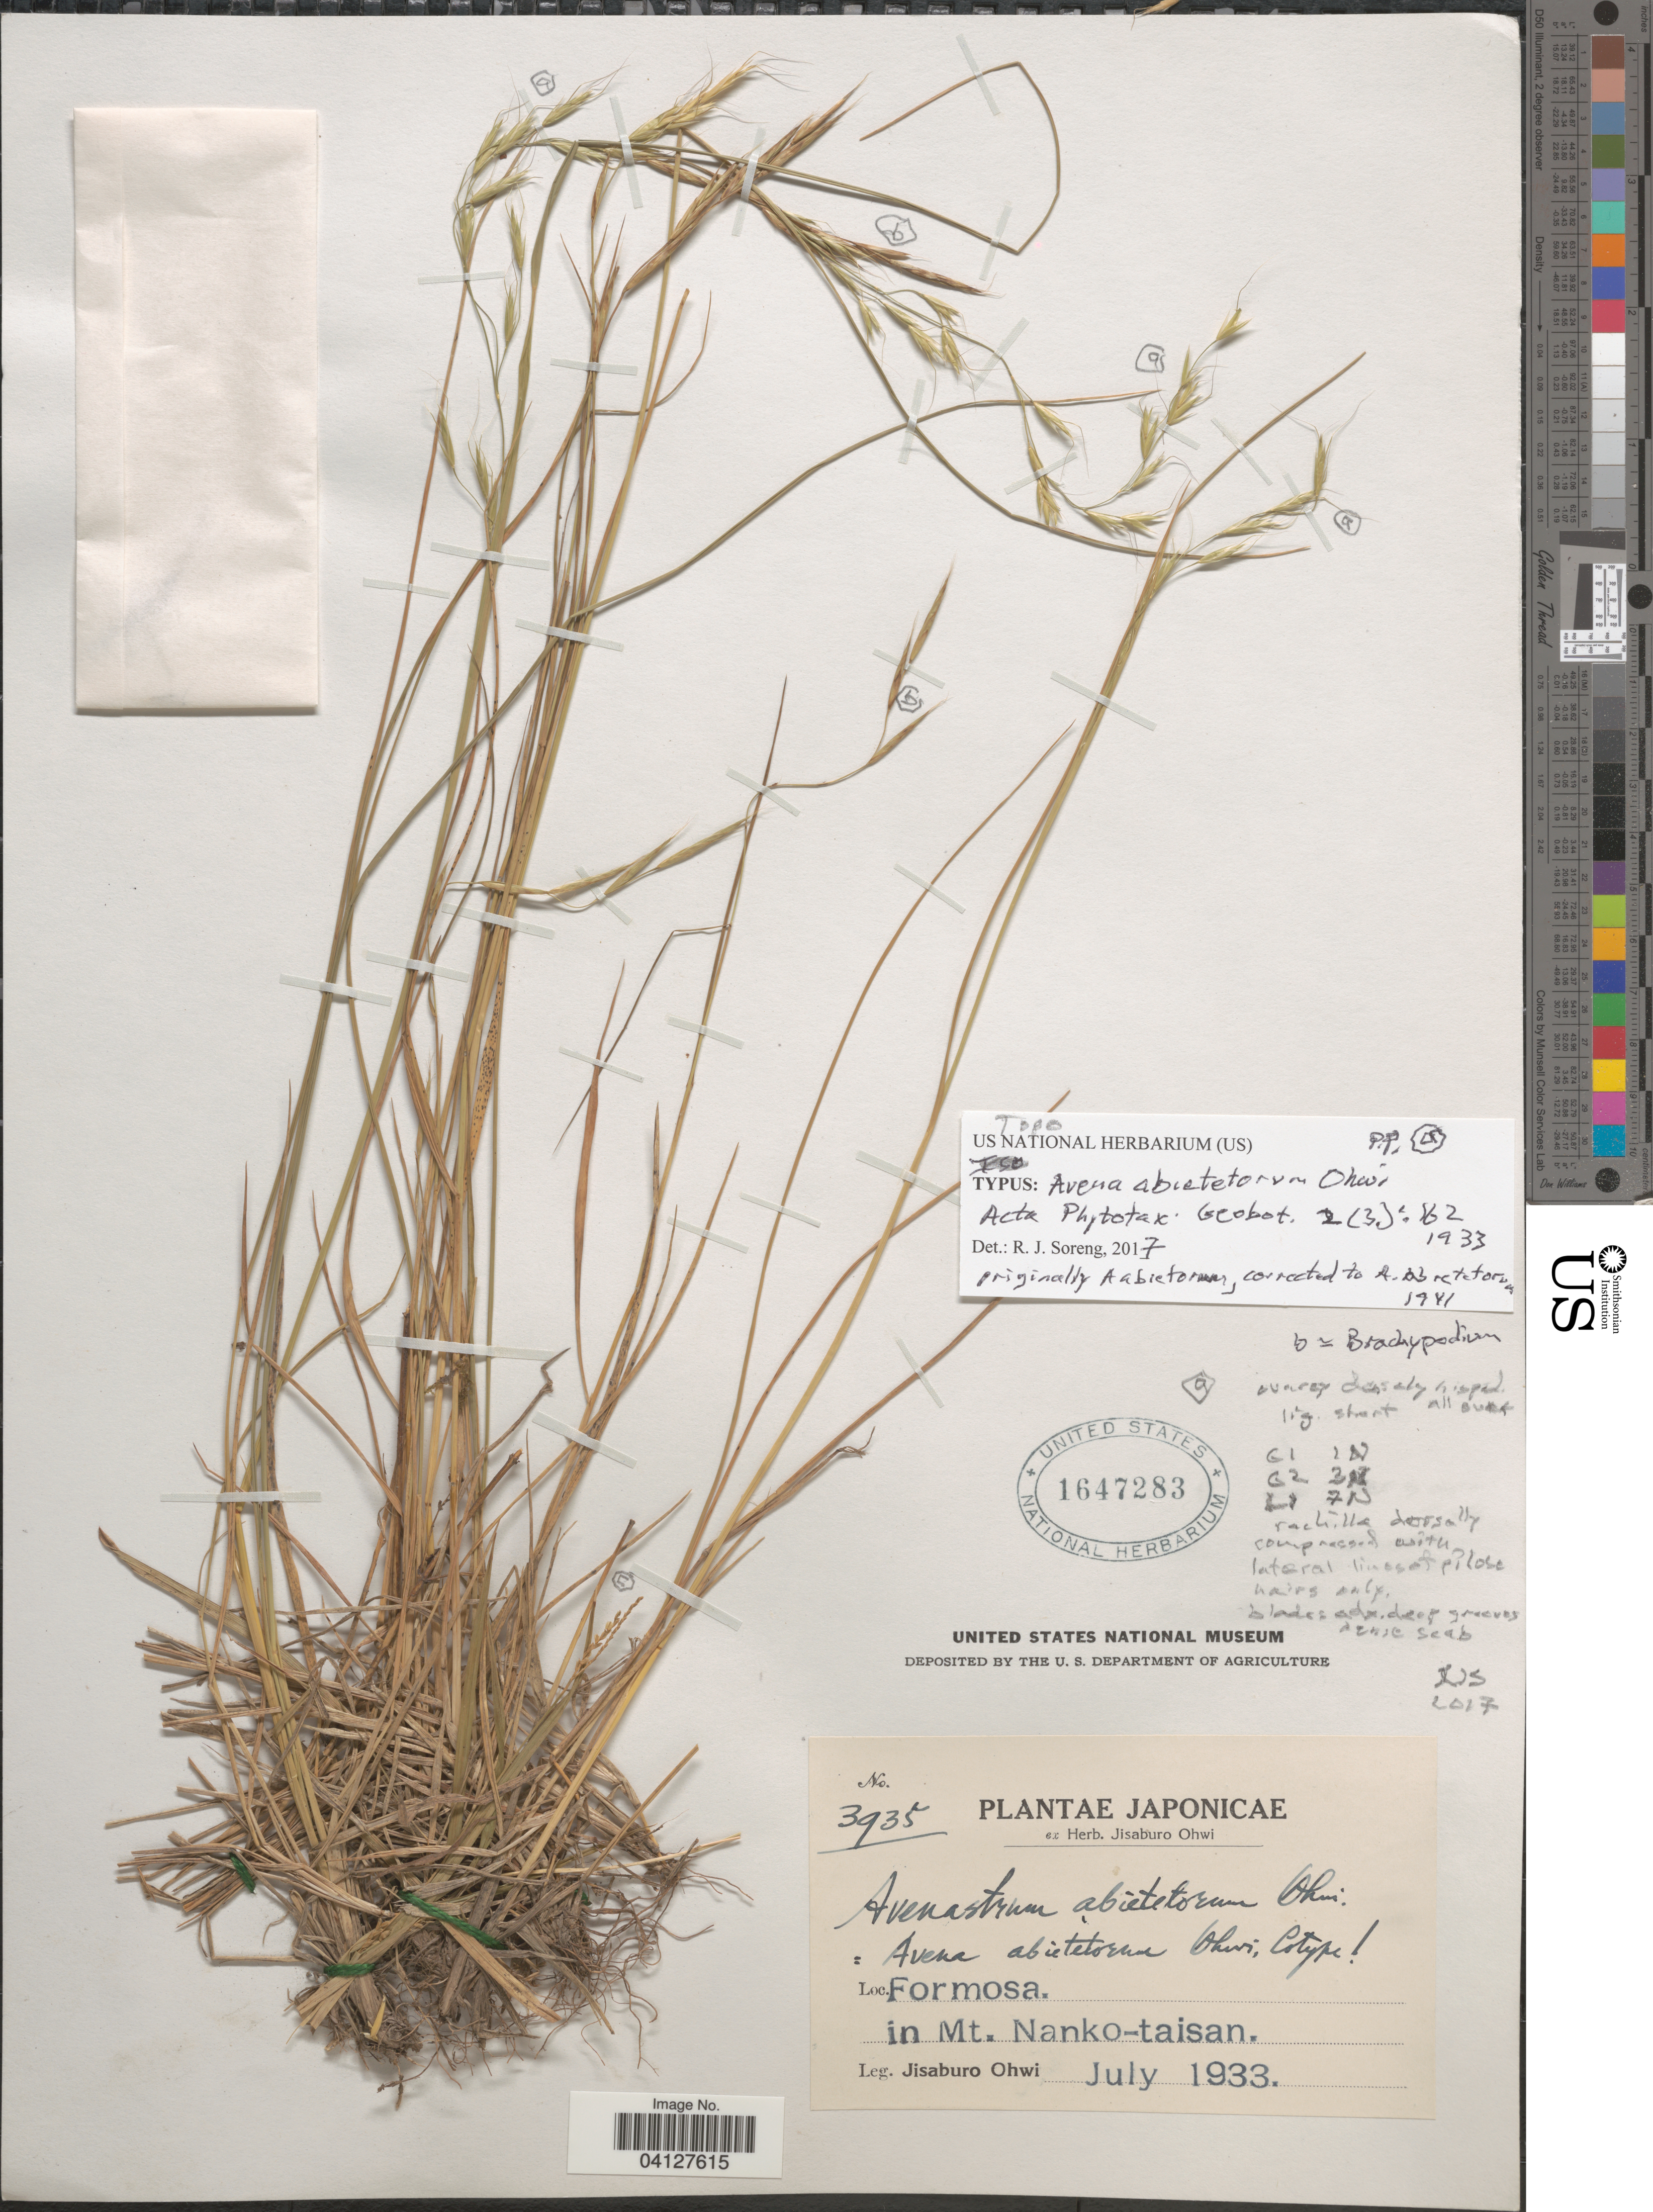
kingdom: Plantae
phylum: Tracheophyta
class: Liliopsida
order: Poales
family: Poaceae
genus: Avena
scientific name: Avena abietetorum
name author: Ohwi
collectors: J. Ohwi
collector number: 3935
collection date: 1933-07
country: Taiwan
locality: Formosa. in Mt. Nanko-taisan.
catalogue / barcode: US 1647283